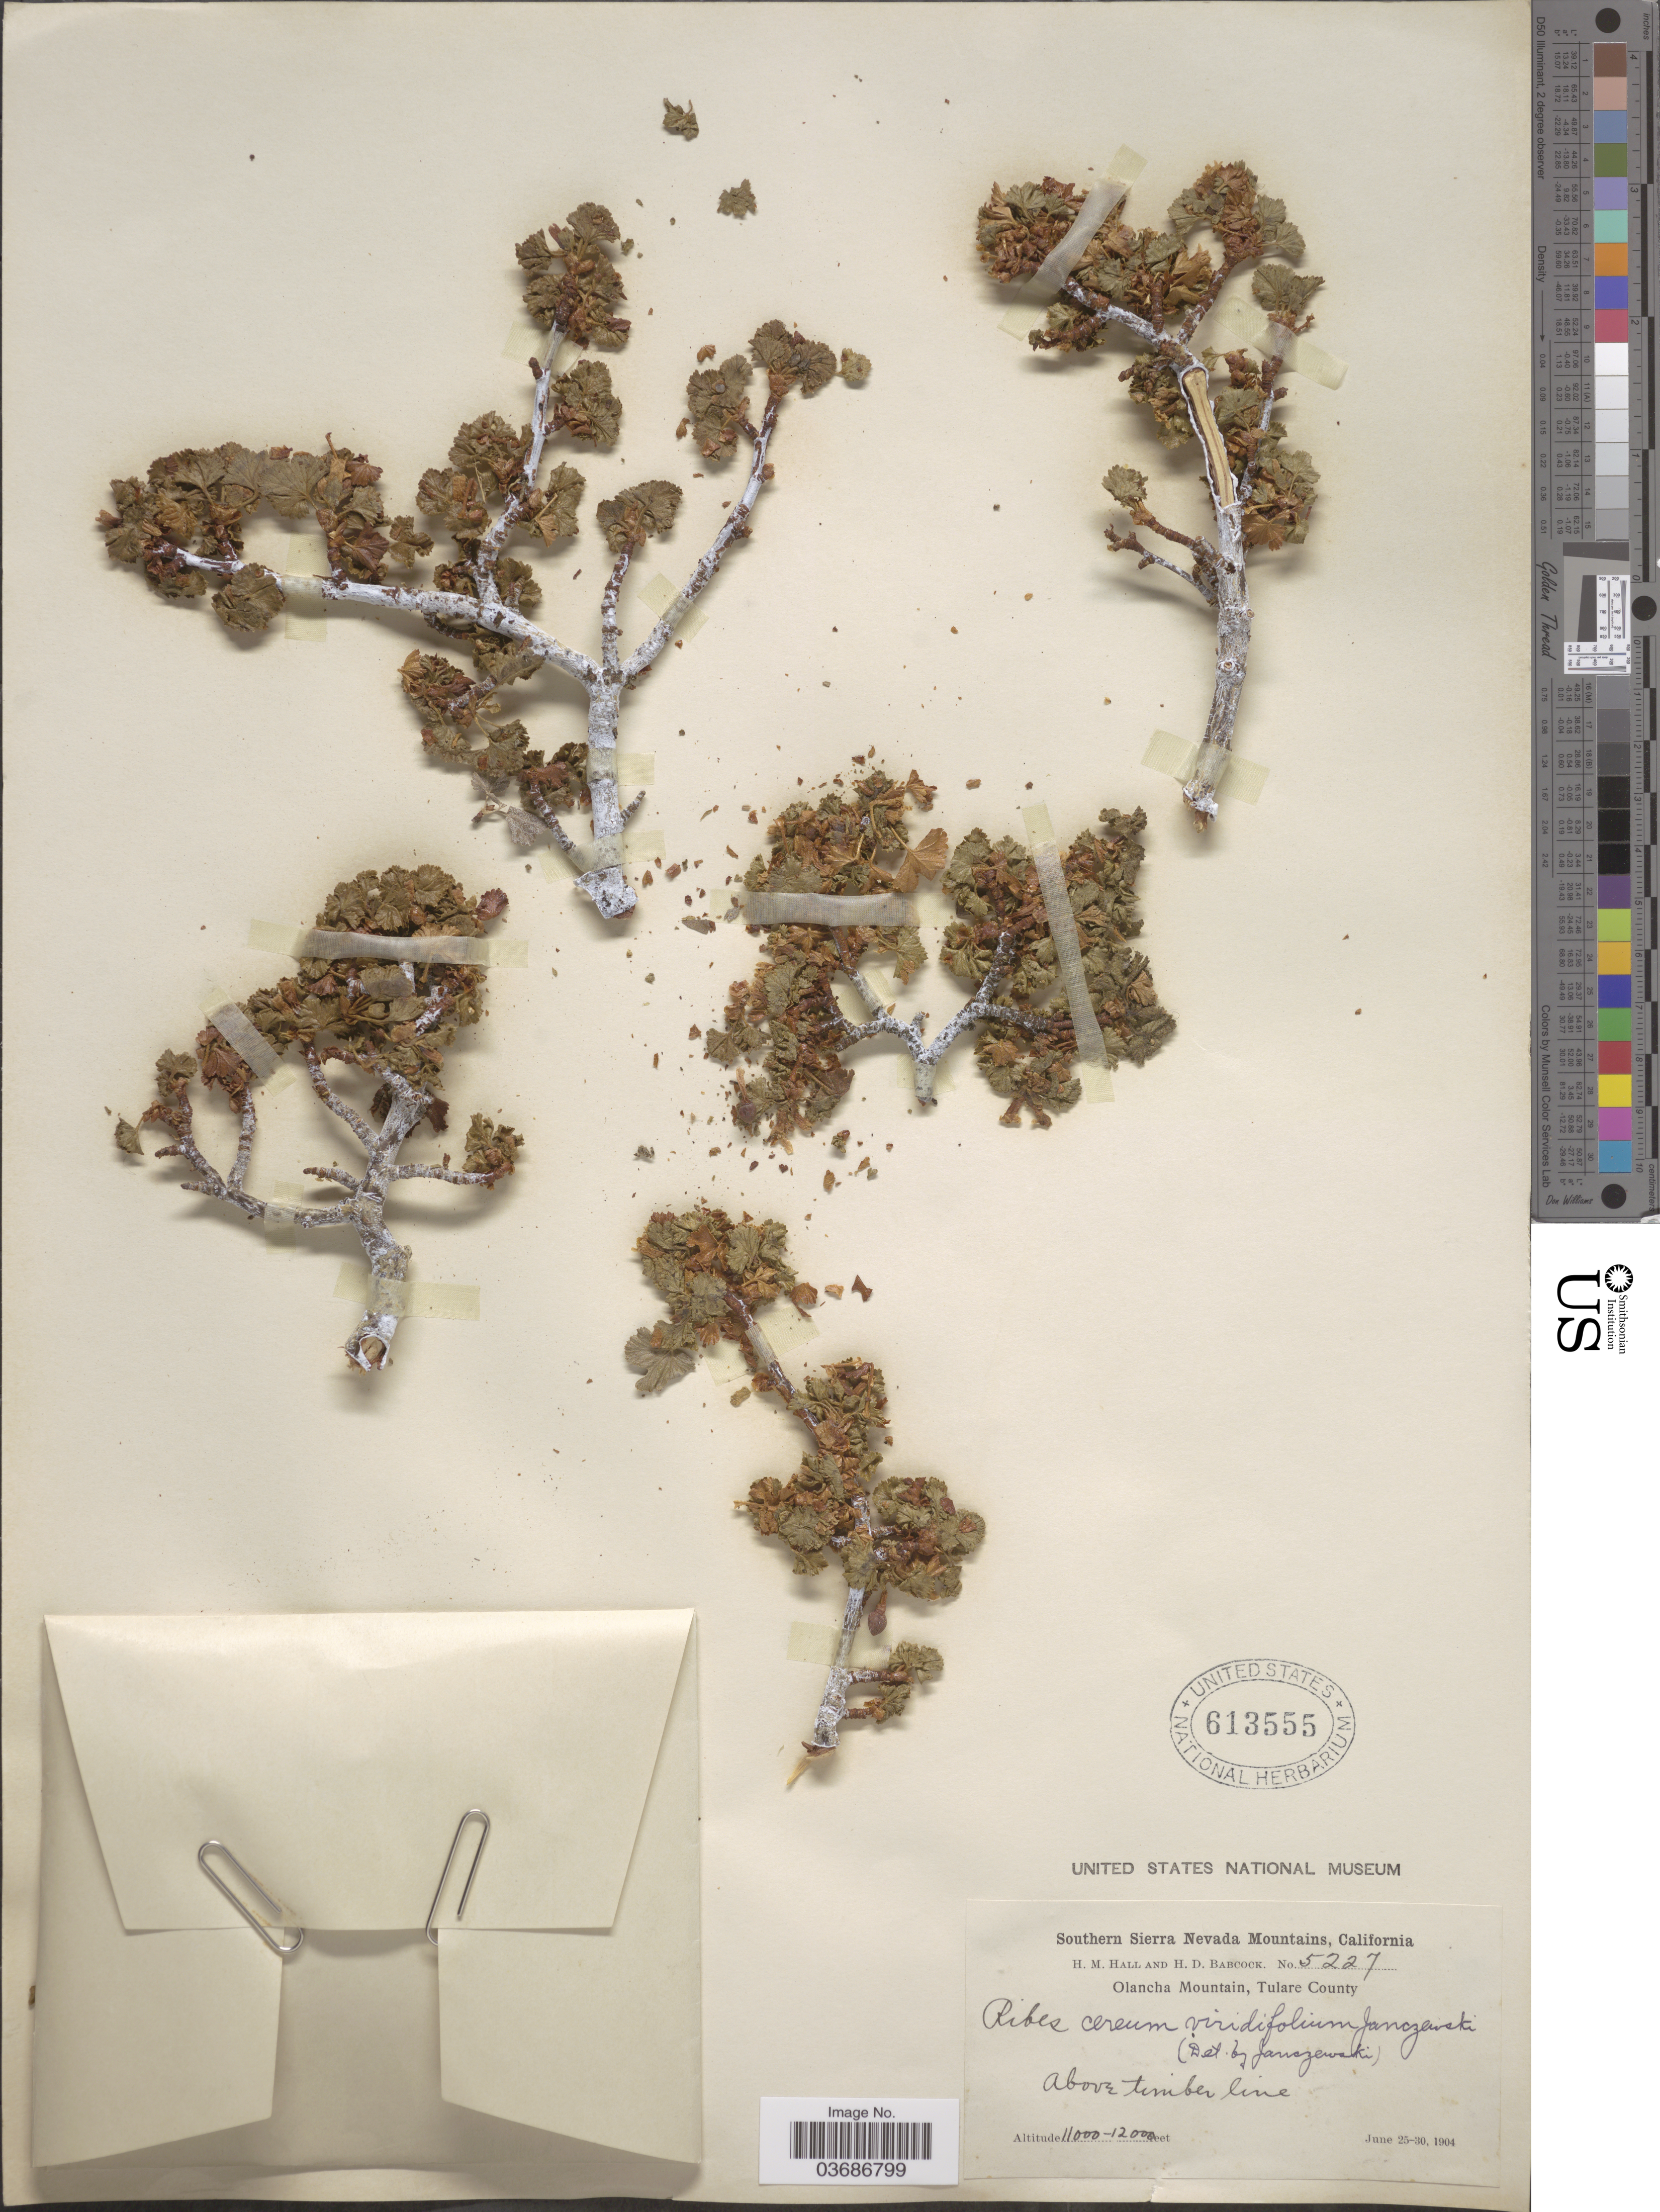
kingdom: Plantae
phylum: Tracheophyta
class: Magnoliopsida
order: Saxifragales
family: Grossulariaceae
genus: Ribes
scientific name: Ribes cereum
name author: Douglas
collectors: H. M. Hall & H. Babcock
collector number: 5227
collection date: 1904-06-25/1904-06-30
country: United States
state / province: California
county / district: Tulare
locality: Southern Sierra Nevada Mountains. Olancha Mountain, Tulare County. Above timber line.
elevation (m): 335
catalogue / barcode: US 613555